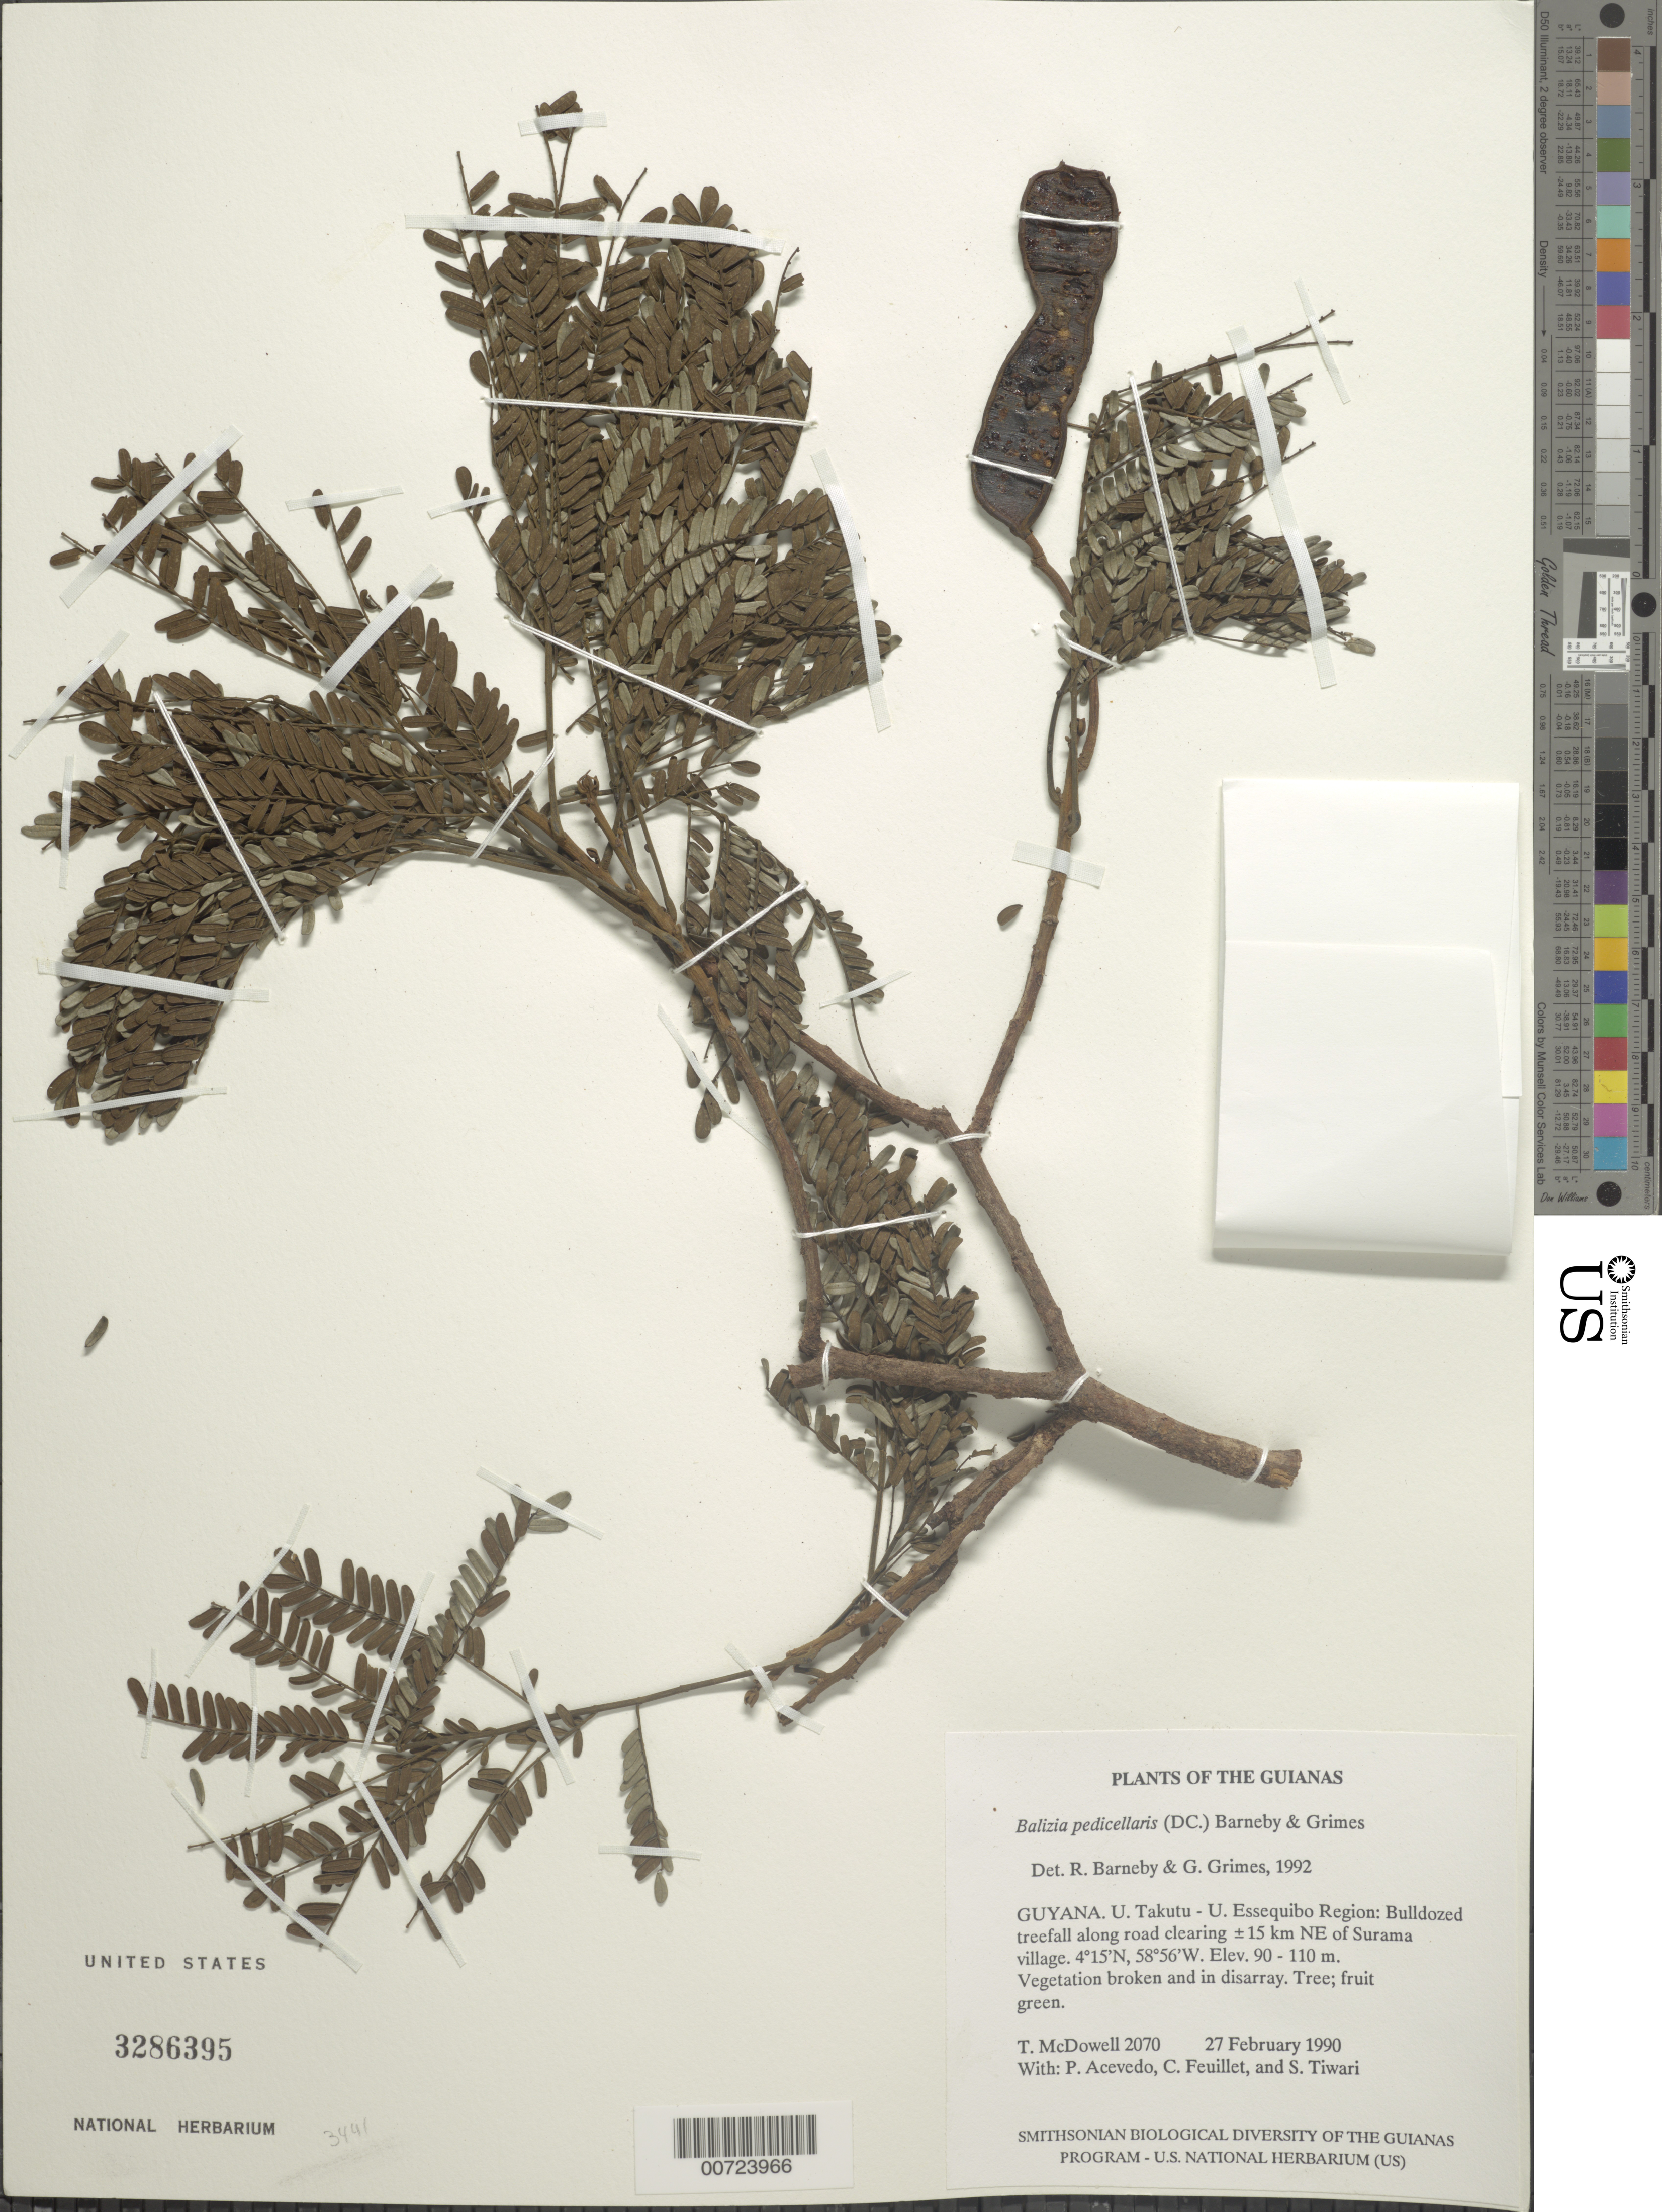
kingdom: Plantae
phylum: Tracheophyta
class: Magnoliopsida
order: Fabales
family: Fabaceae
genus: Hydrochorea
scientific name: Hydrochorea pedicellaris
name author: (DC.) M.V.B. Soares et al.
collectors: T. McDowell, P. Acevedo-Rodr., C. Feuillet & S. Tiwari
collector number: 2070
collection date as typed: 27 February 1990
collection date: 1990-02-27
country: Guyana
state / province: Potaro-Siparuni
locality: Along Paranapanema road clearing ±15 km NE of Surama village. Iwokrama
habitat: Bulldozed treefall. Vegetation broken and in disarray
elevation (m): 90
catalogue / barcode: US 3286395